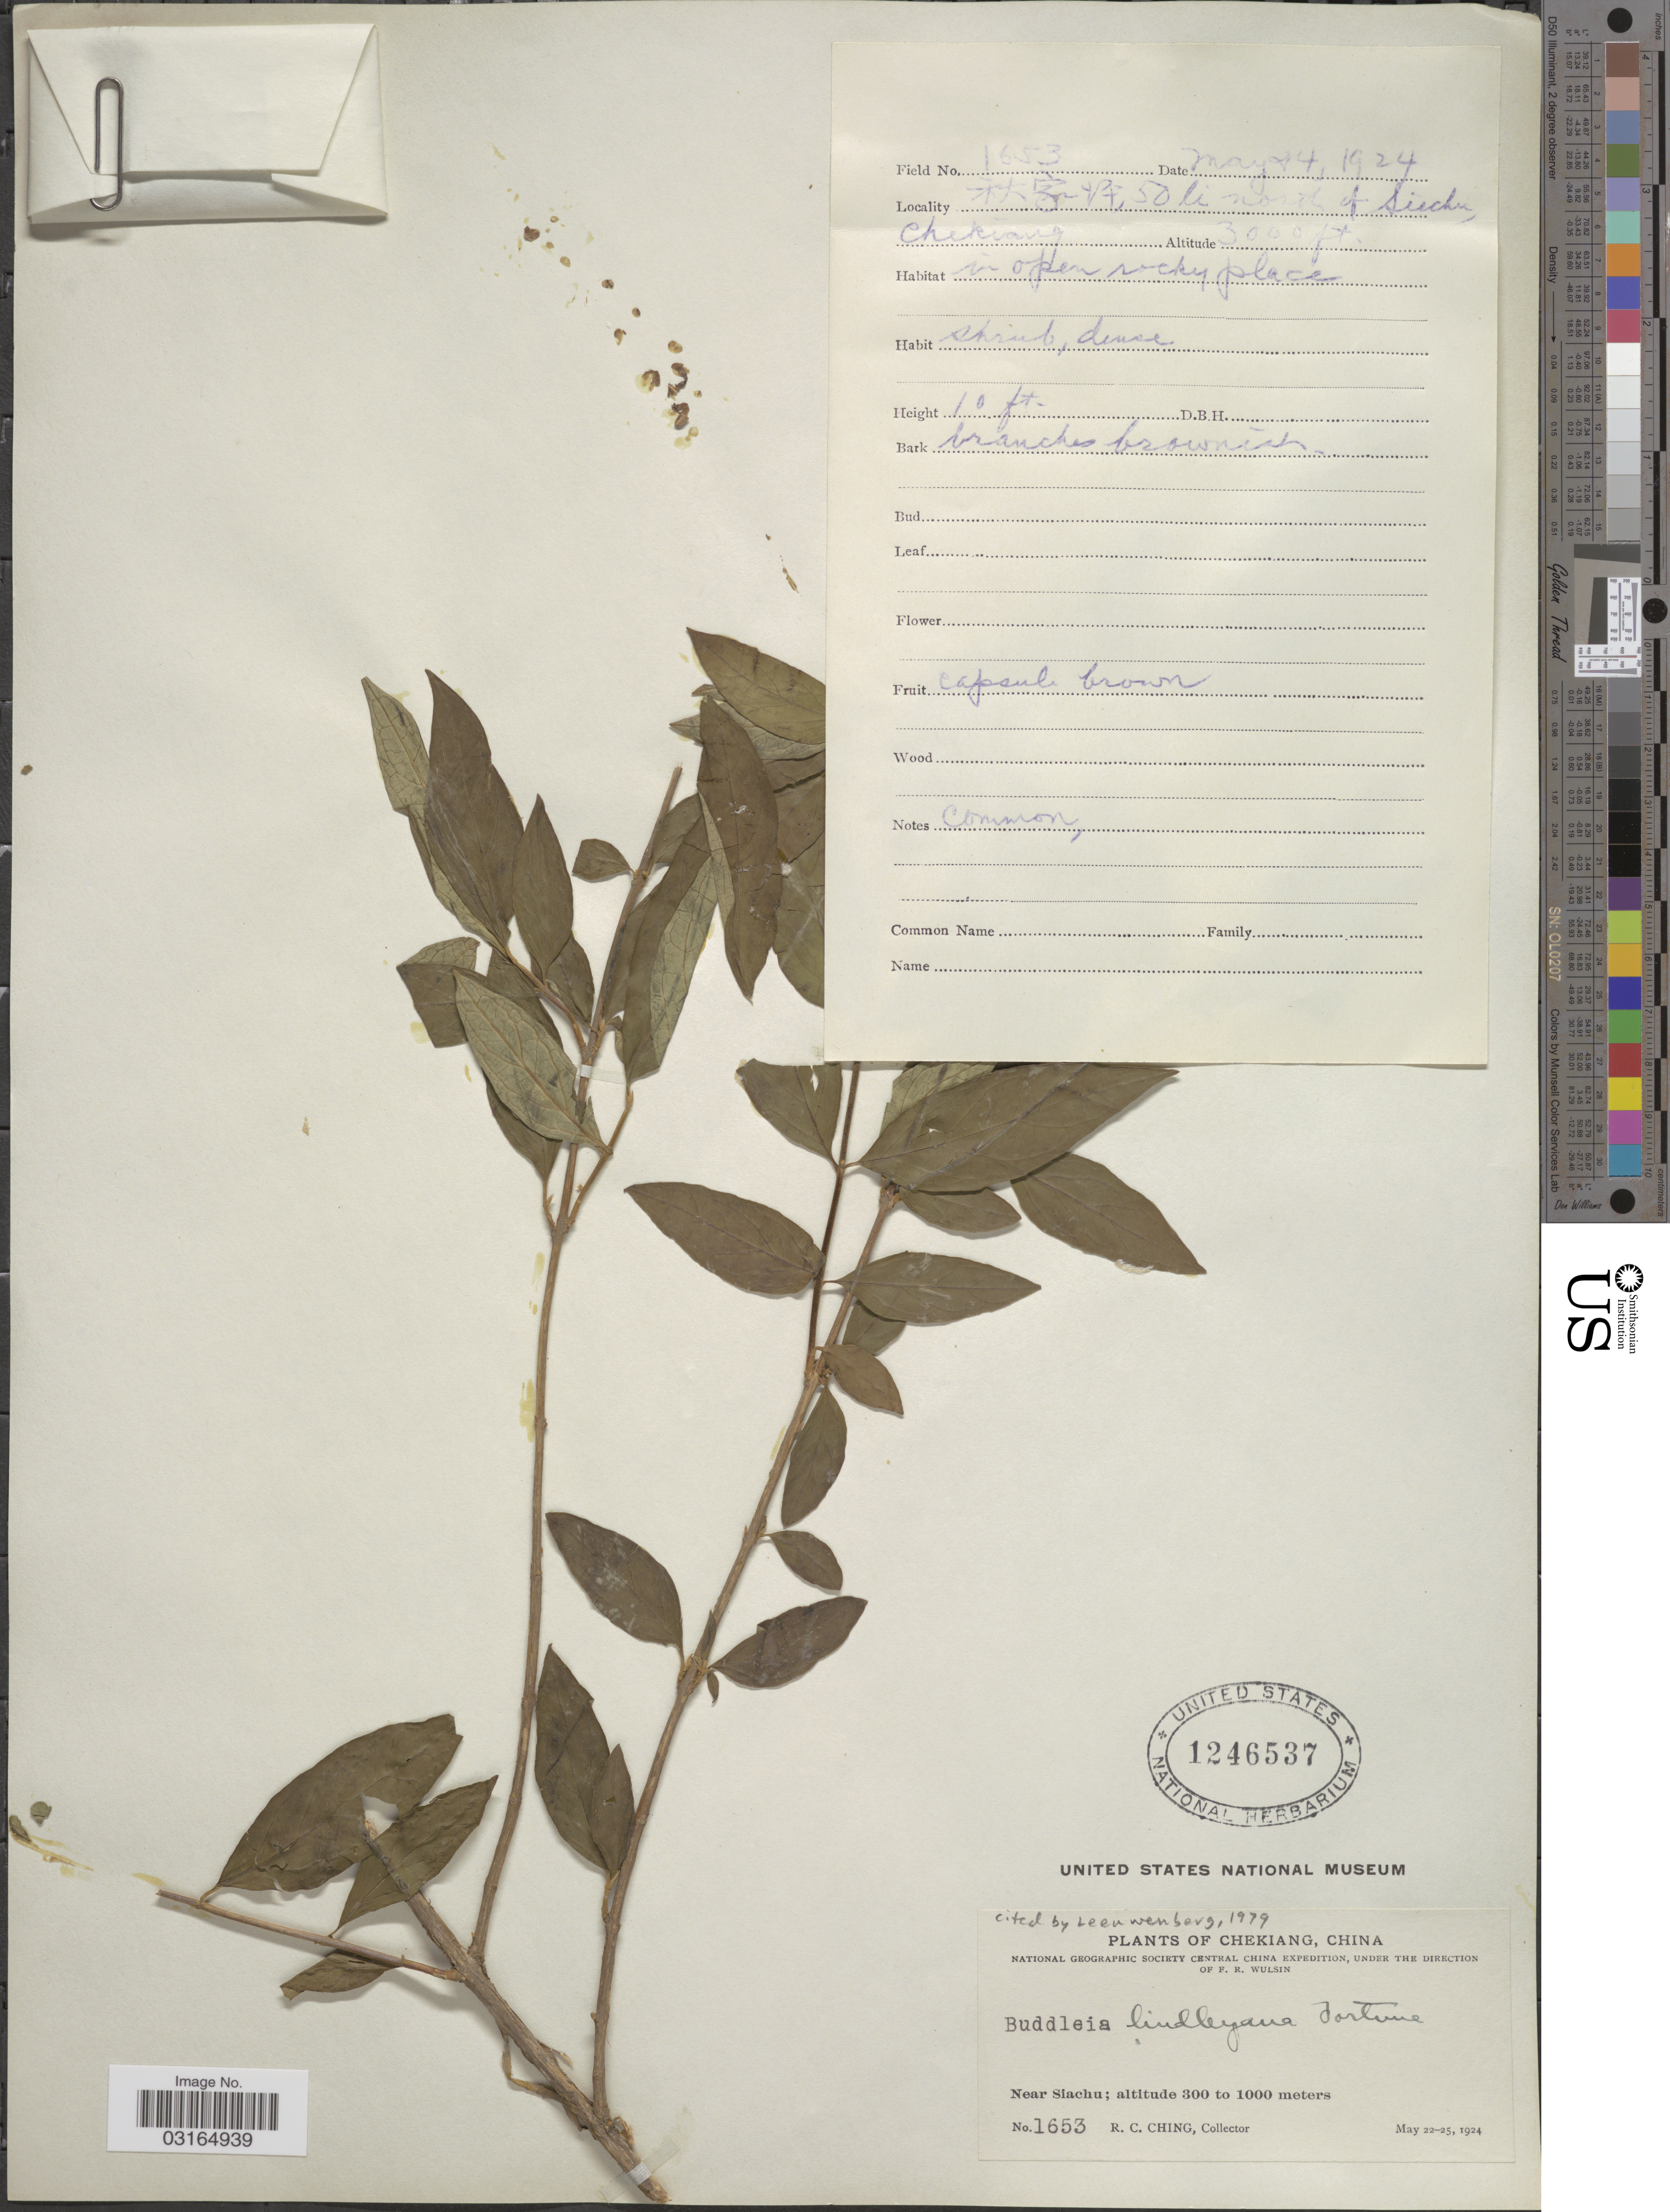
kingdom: Plantae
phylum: Tracheophyta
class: Magnoliopsida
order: Lamiales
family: Scrophulariaceae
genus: Buddleja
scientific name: Buddleja lindleyana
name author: Fortune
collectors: R. C. Ching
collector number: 1653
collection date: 1924-05-04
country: China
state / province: Zhejiang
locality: Chekiang. Near Siachu. X, 50 li north of Siachu.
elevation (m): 914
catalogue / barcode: US 1246537